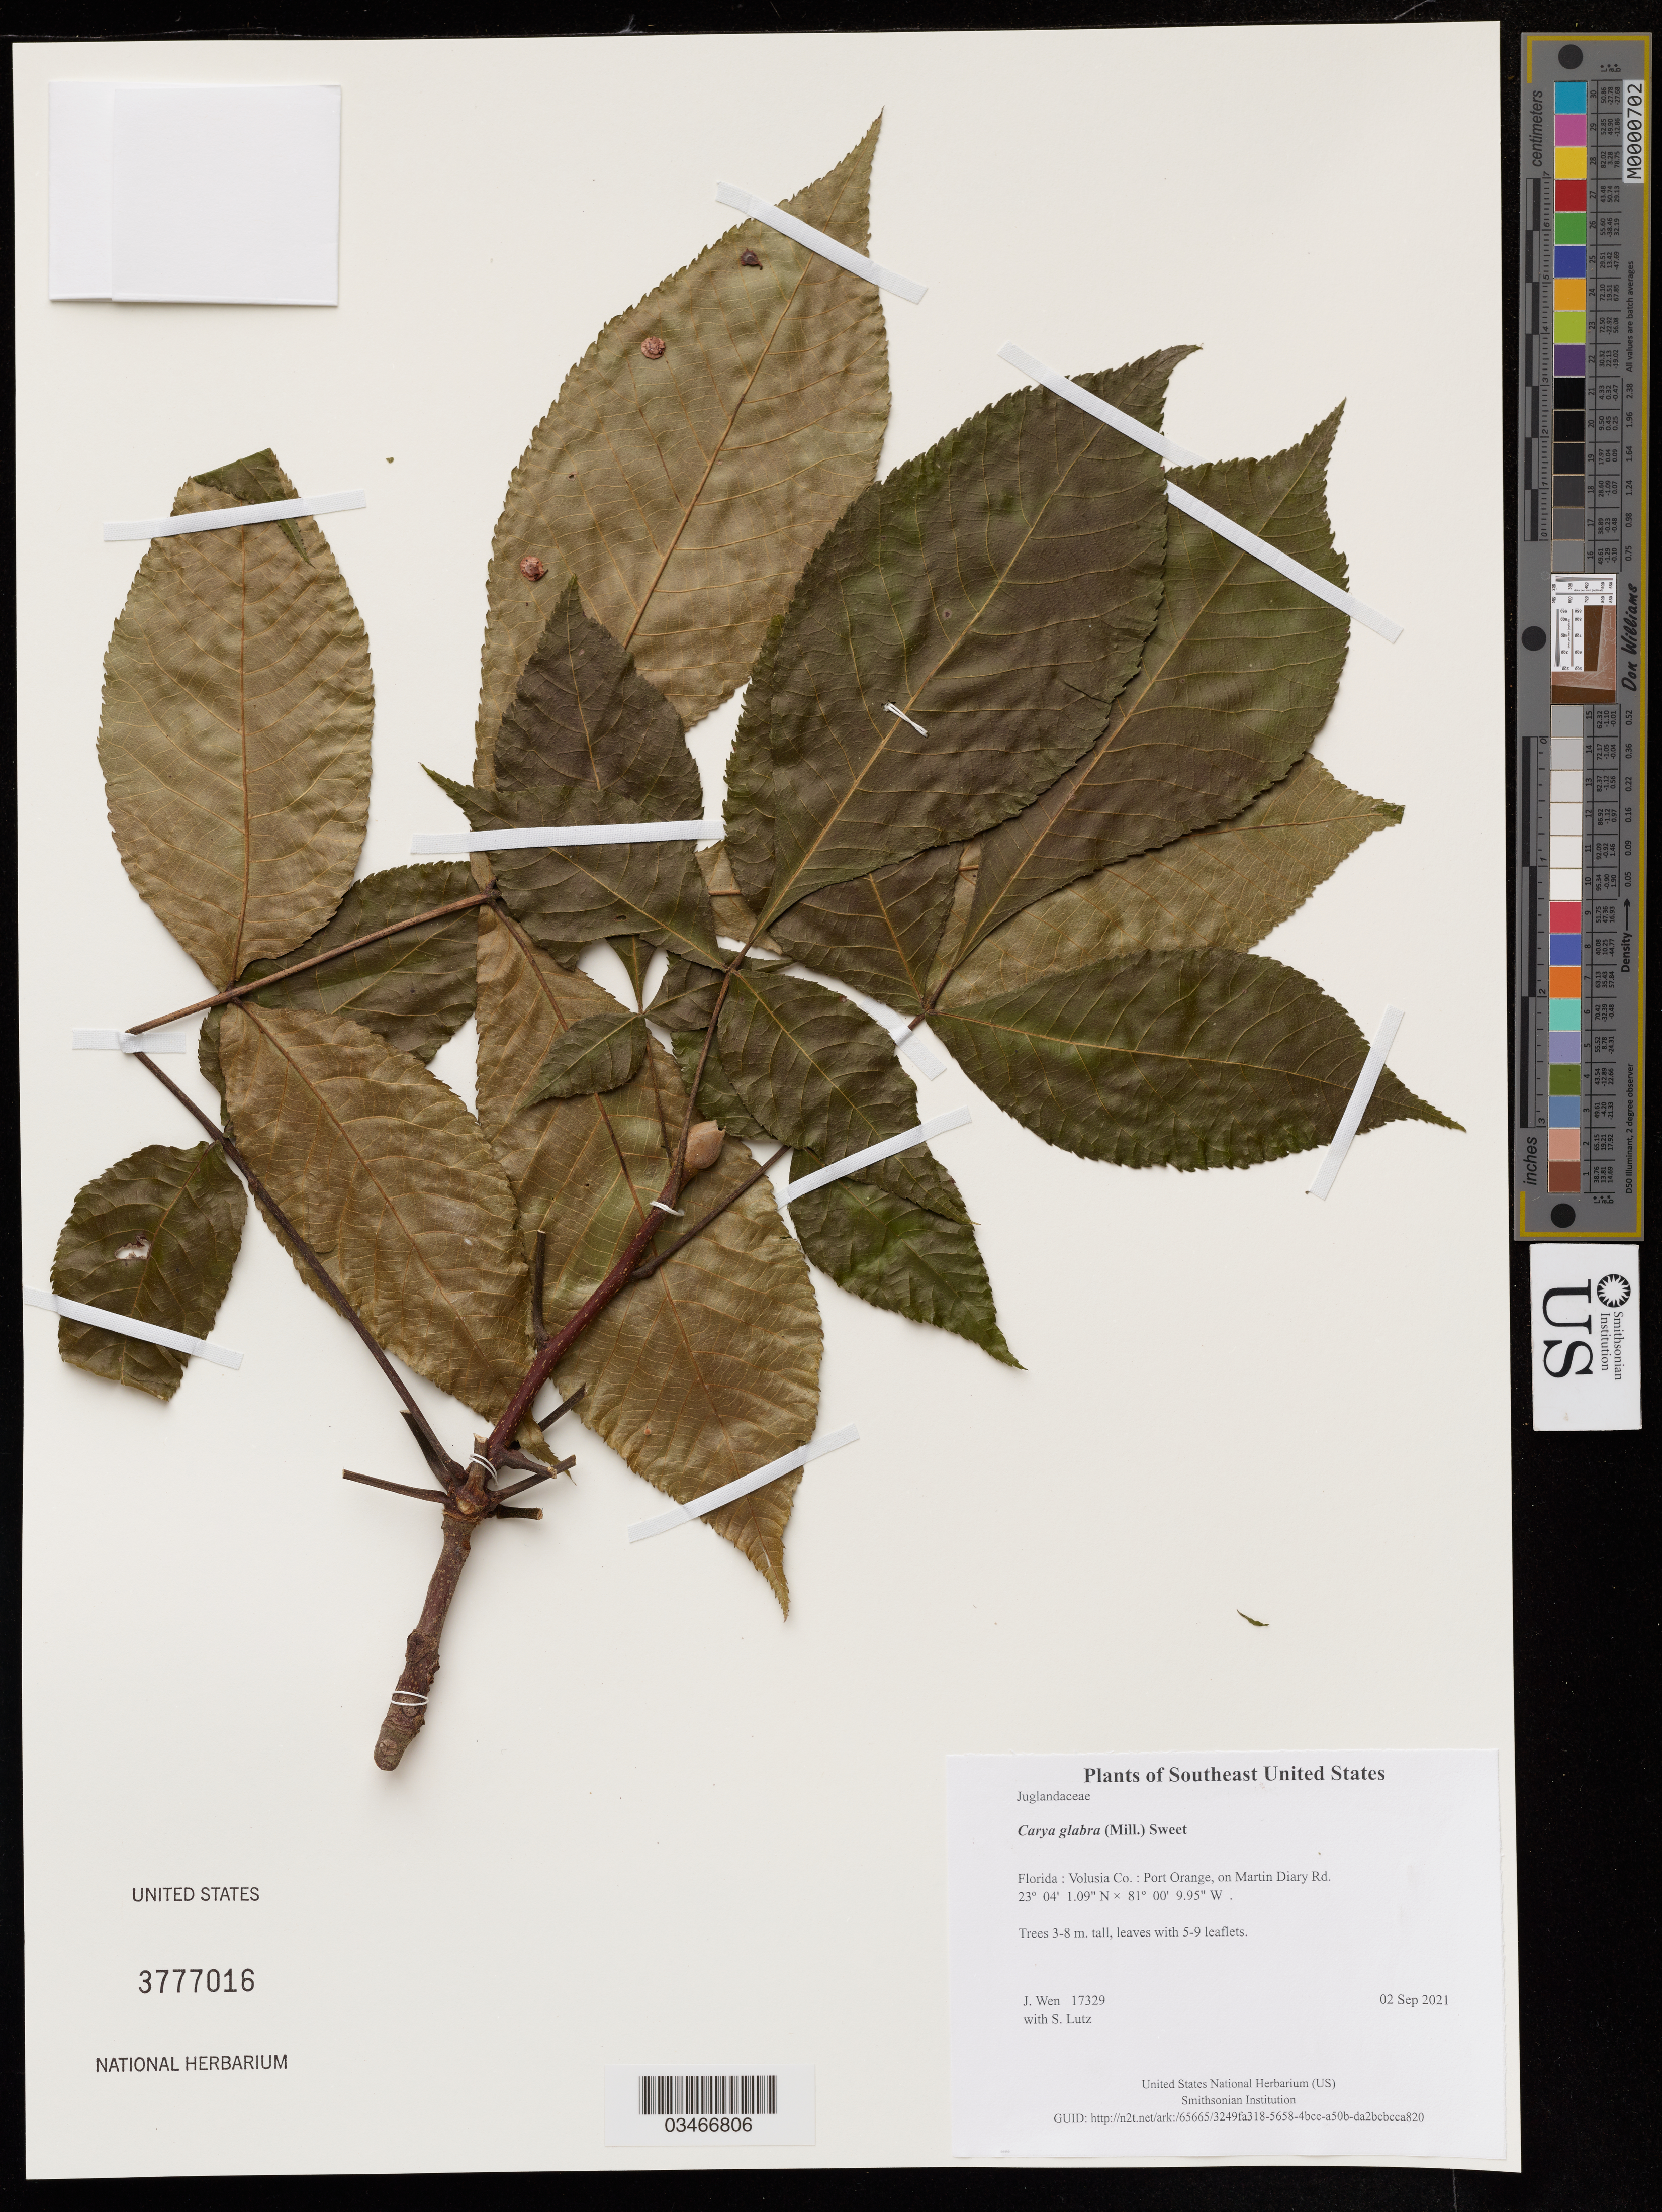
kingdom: Plantae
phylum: Tracheophyta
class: Magnoliopsida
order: Fagales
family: Juglandaceae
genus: Carya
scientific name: Carya glabra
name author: (Mill.) Sweet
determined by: Wen, Jun, (BOT), Smithsonian Institution - National Museum of Natural History (UNITED STATES)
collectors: J. Wen & S. Lutz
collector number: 17329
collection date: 2021-09-02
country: United States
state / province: Florida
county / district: Volusia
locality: Port Orange, on Martin Diary Rd.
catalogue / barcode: US 3777016